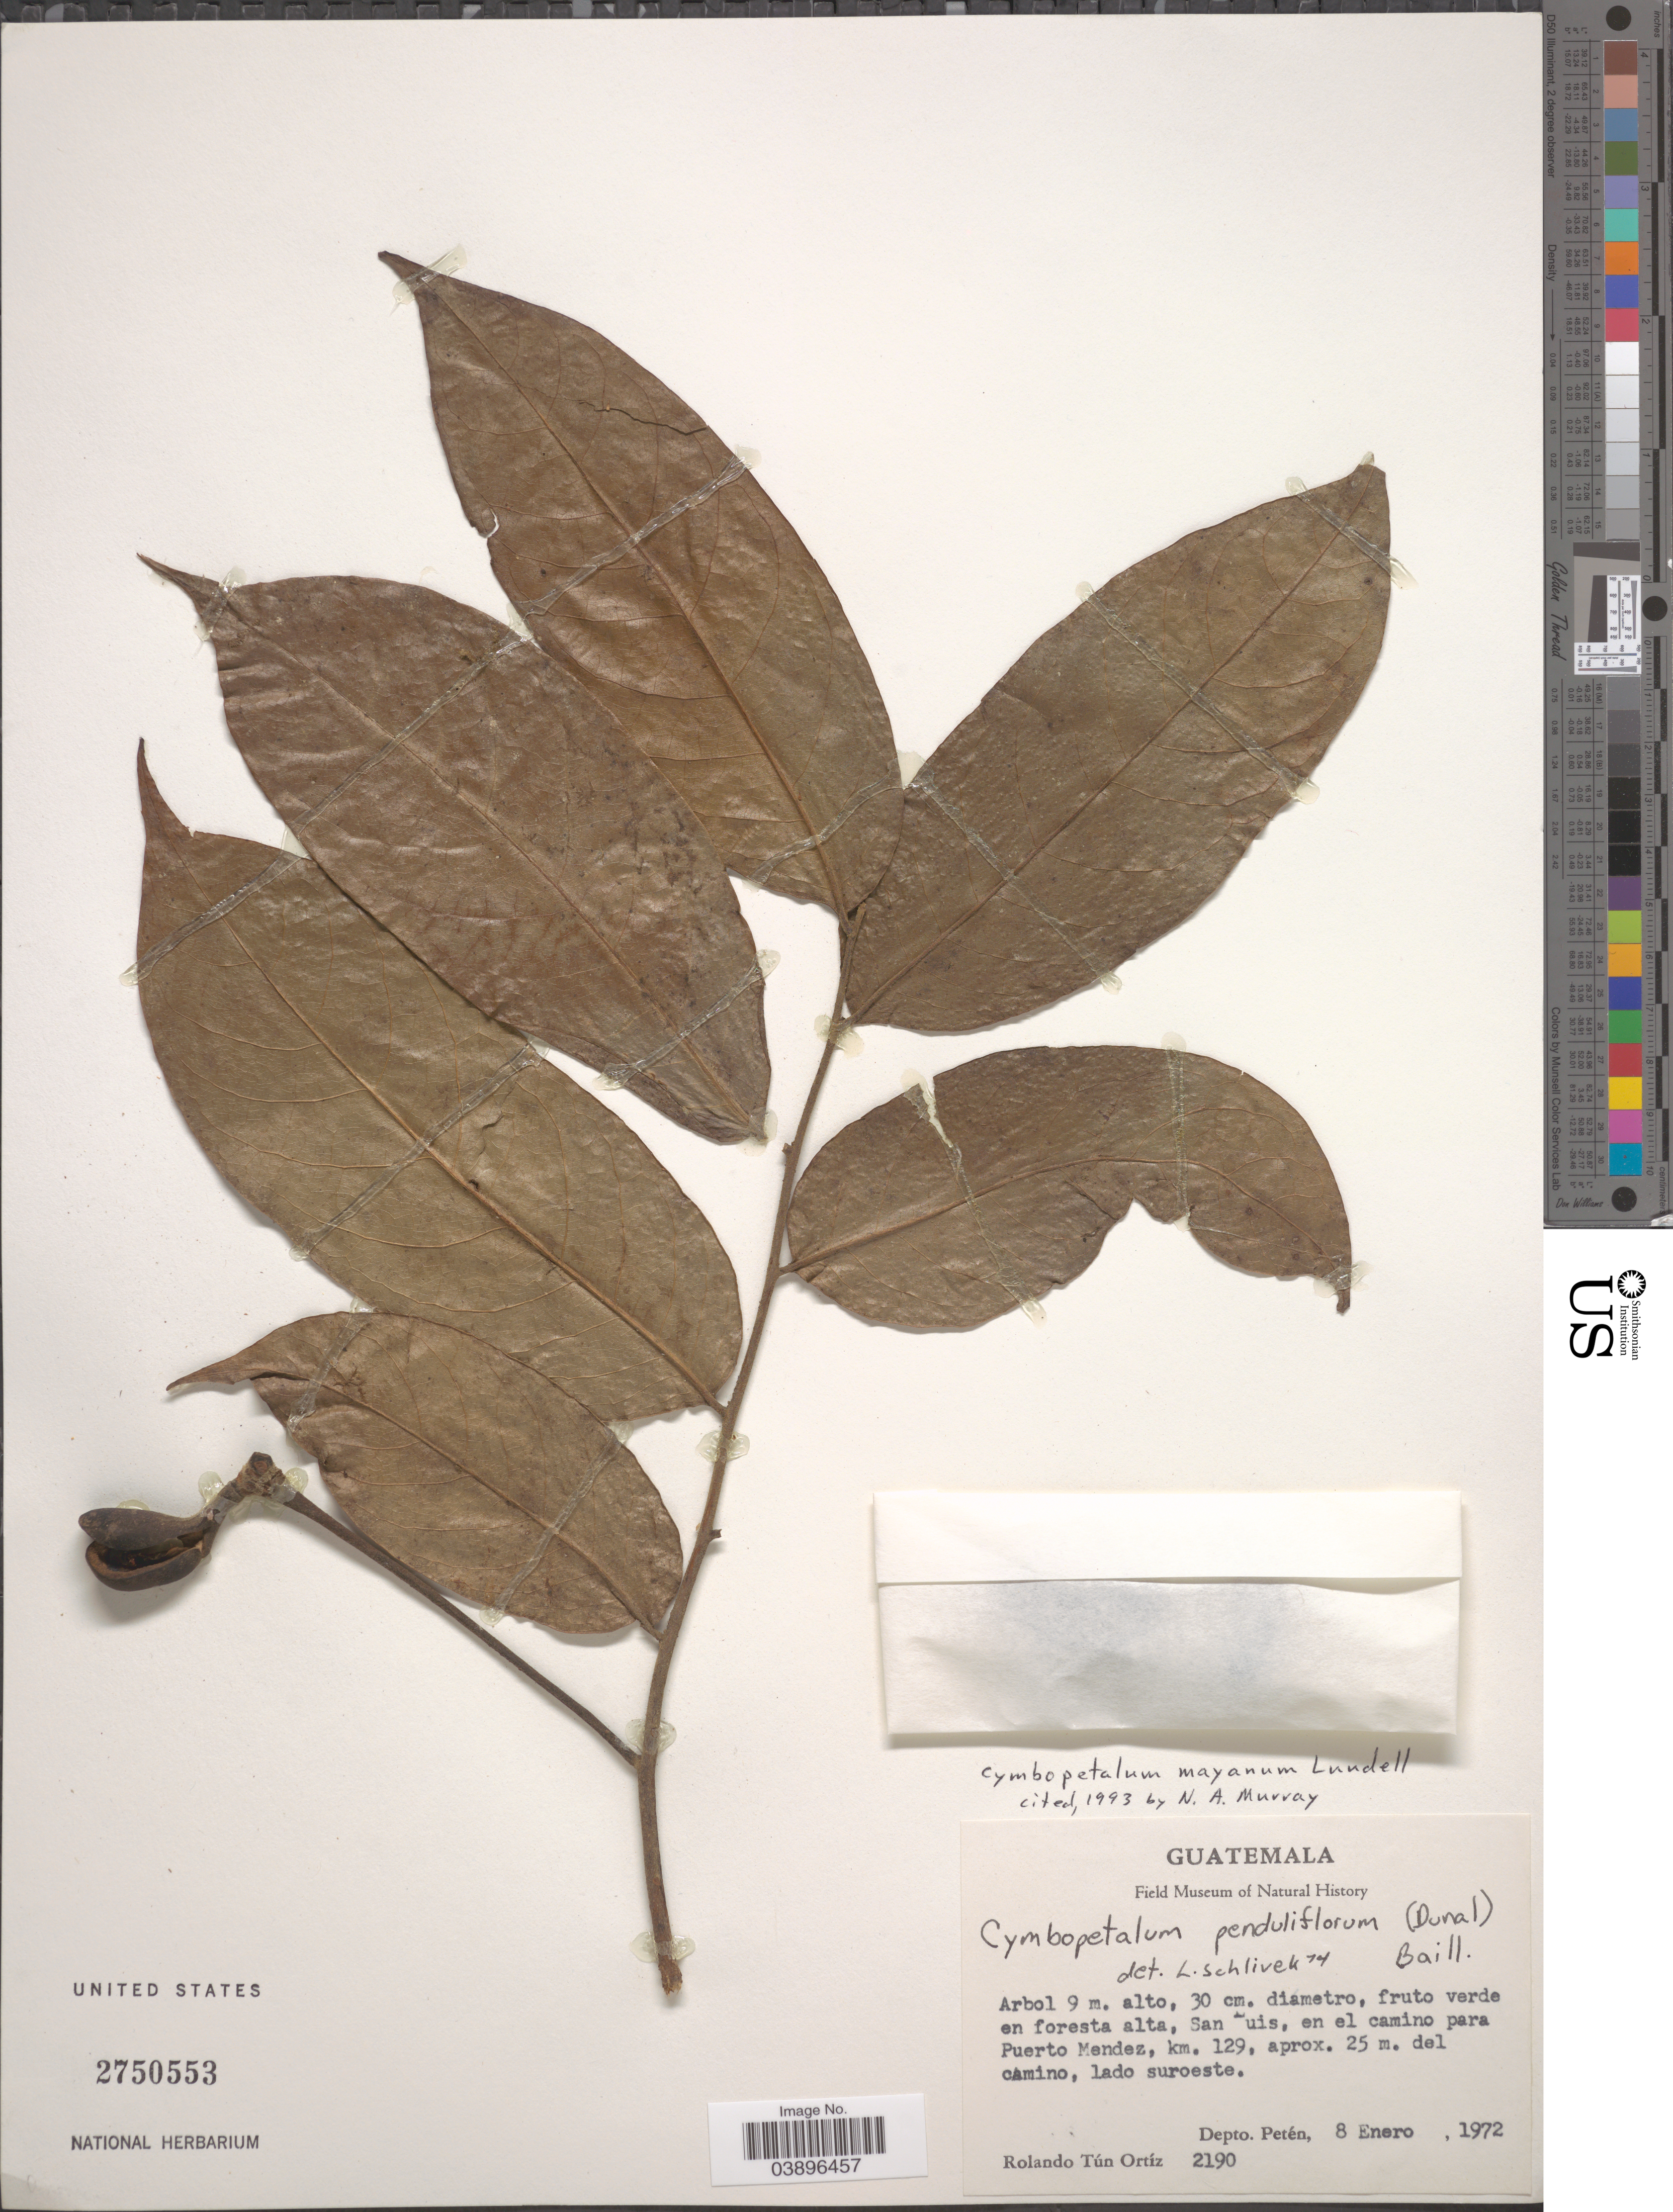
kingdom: Plantae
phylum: Tracheophyta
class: Magnoliopsida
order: Magnoliales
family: Annonaceae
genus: Cymbopetalum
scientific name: Cymbopetalum mayanum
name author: Lundell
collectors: R. Tún Ortíz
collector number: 2190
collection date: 1972-01-08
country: Guatemala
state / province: El Peten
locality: San Luis, en el camino para Puerto Mendez, km. 129. Depto. Petén.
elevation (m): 25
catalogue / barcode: US 2750553